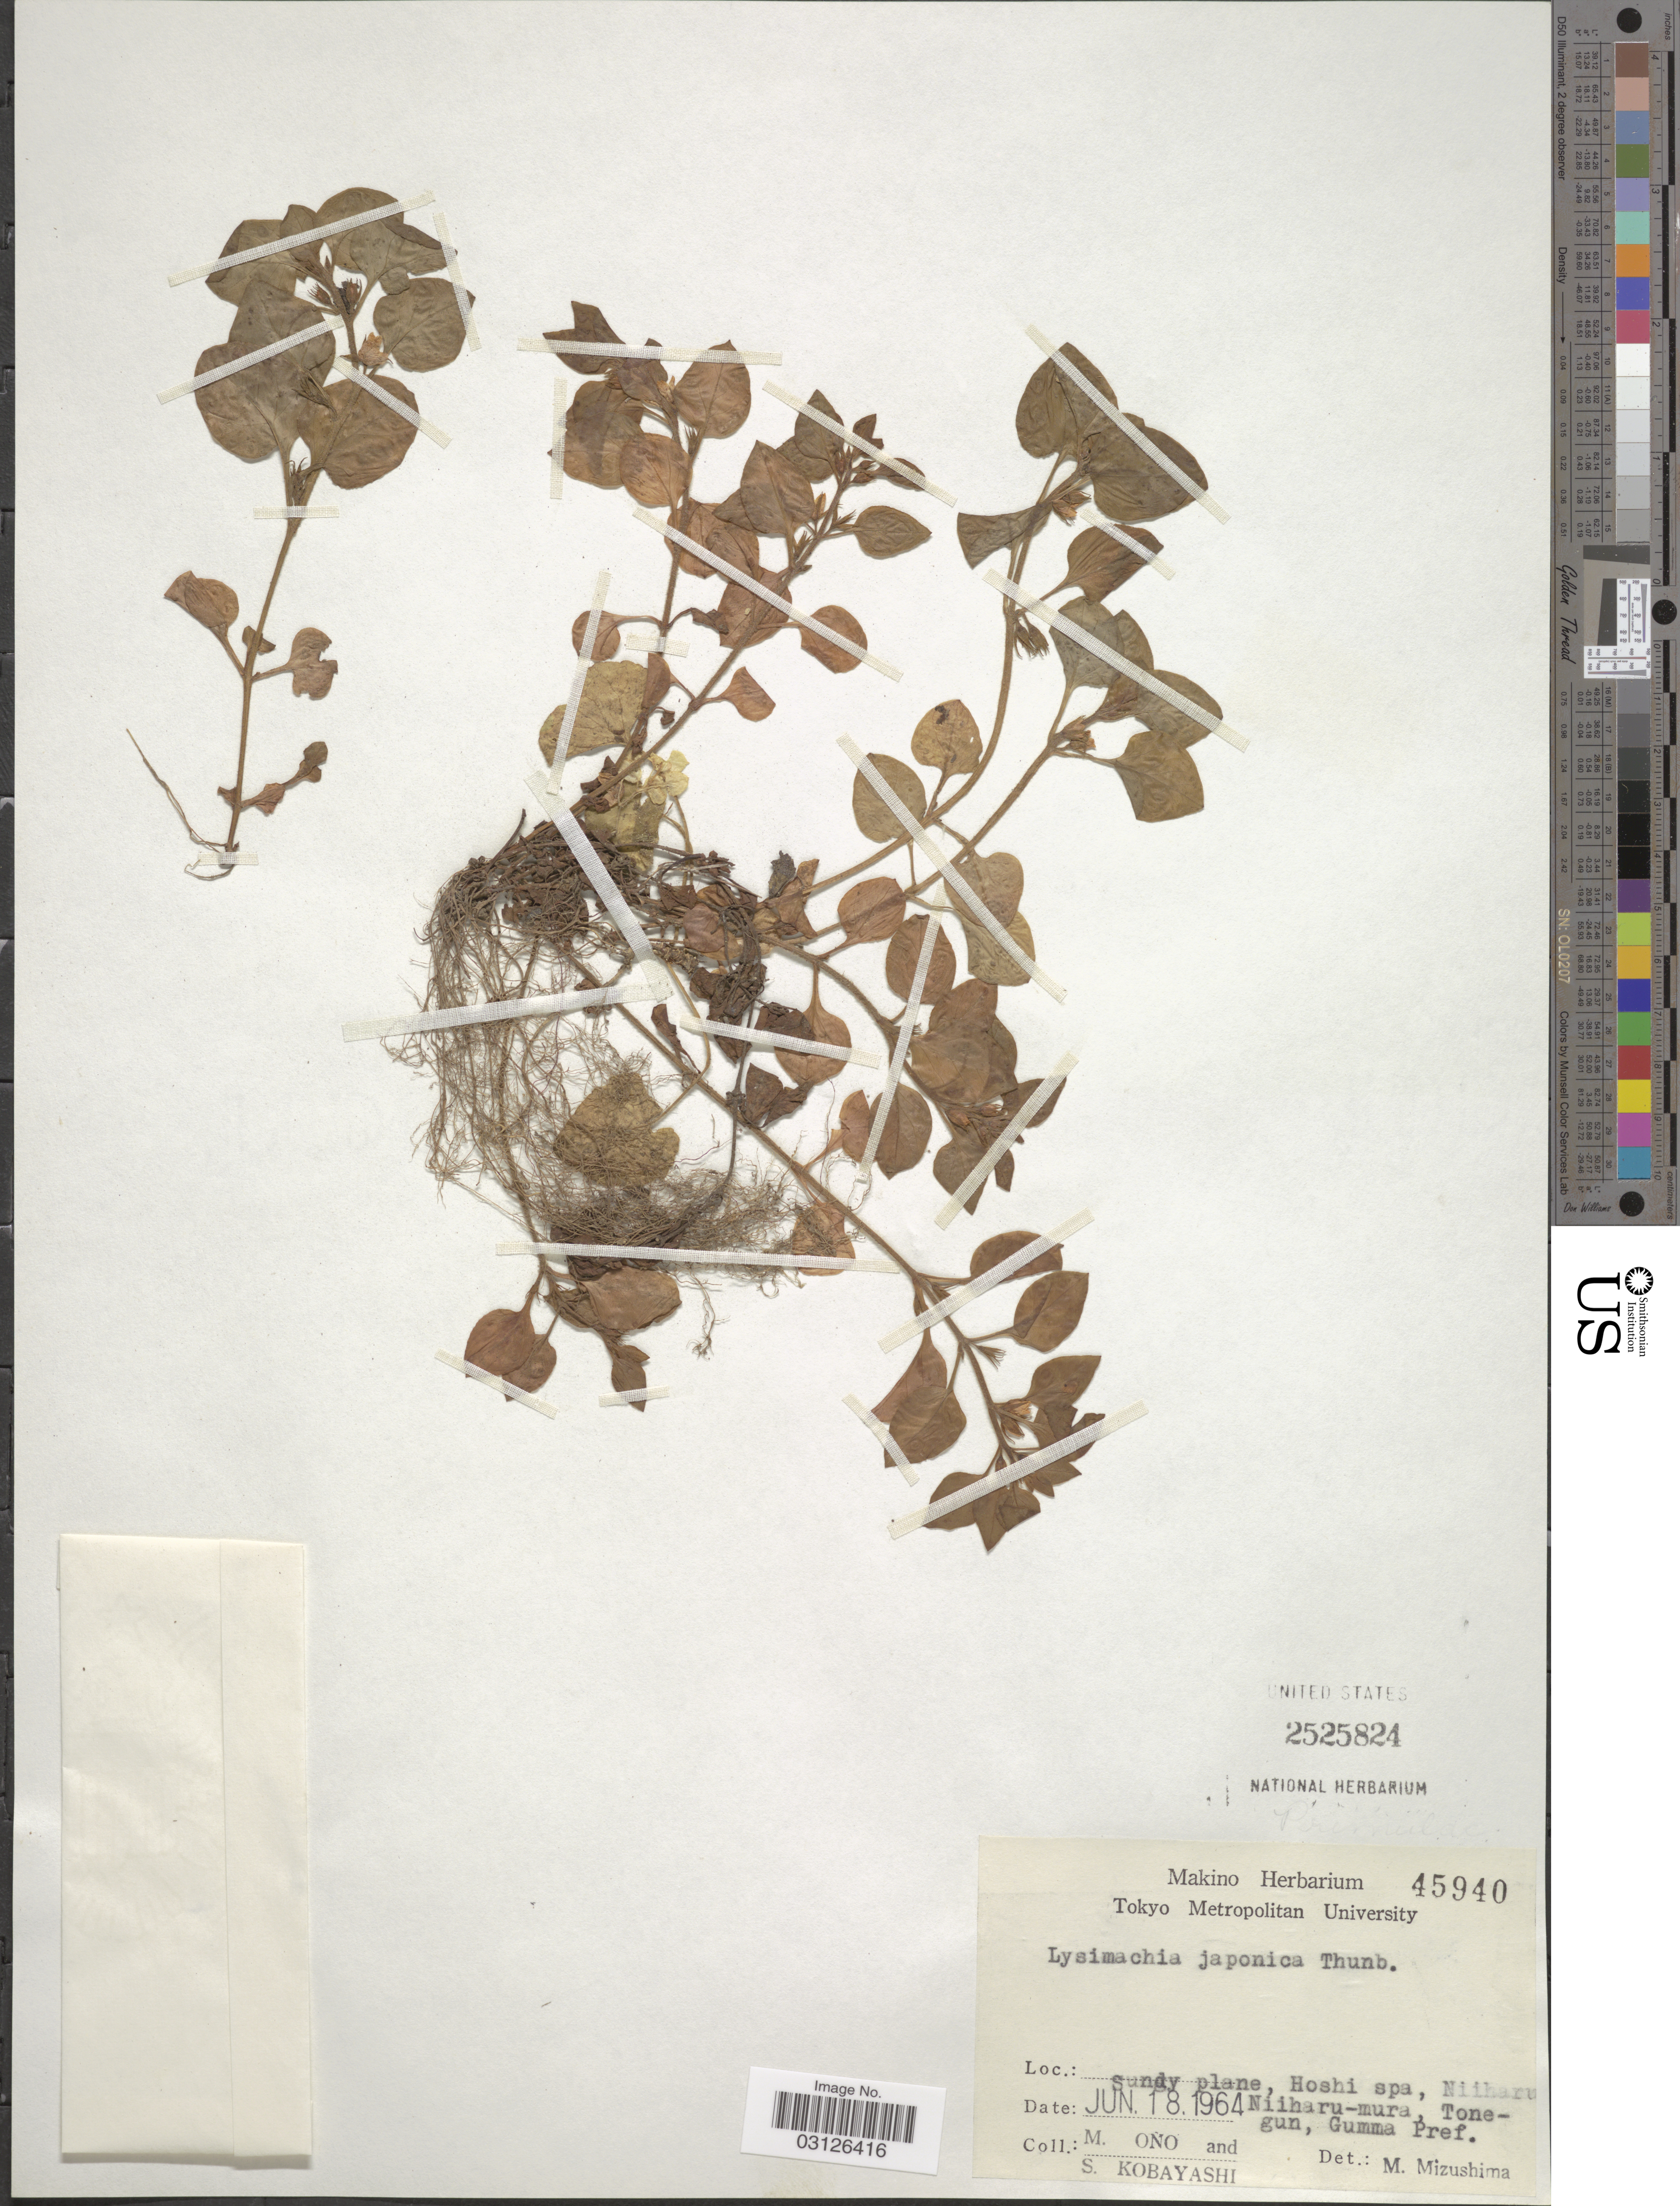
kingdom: Plantae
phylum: Tracheophyta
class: Magnoliopsida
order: Ericales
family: Primulaceae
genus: Lysimachia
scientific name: Lysimachia japonica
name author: Thunb.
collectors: M. Ono & S. Kobayashi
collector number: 45940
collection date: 1964-06-18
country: Japan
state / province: Gunma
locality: Hoshi spa, Niiharu Niiharu-mura, Tonegun, Gumma Pref.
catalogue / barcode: US 2525824